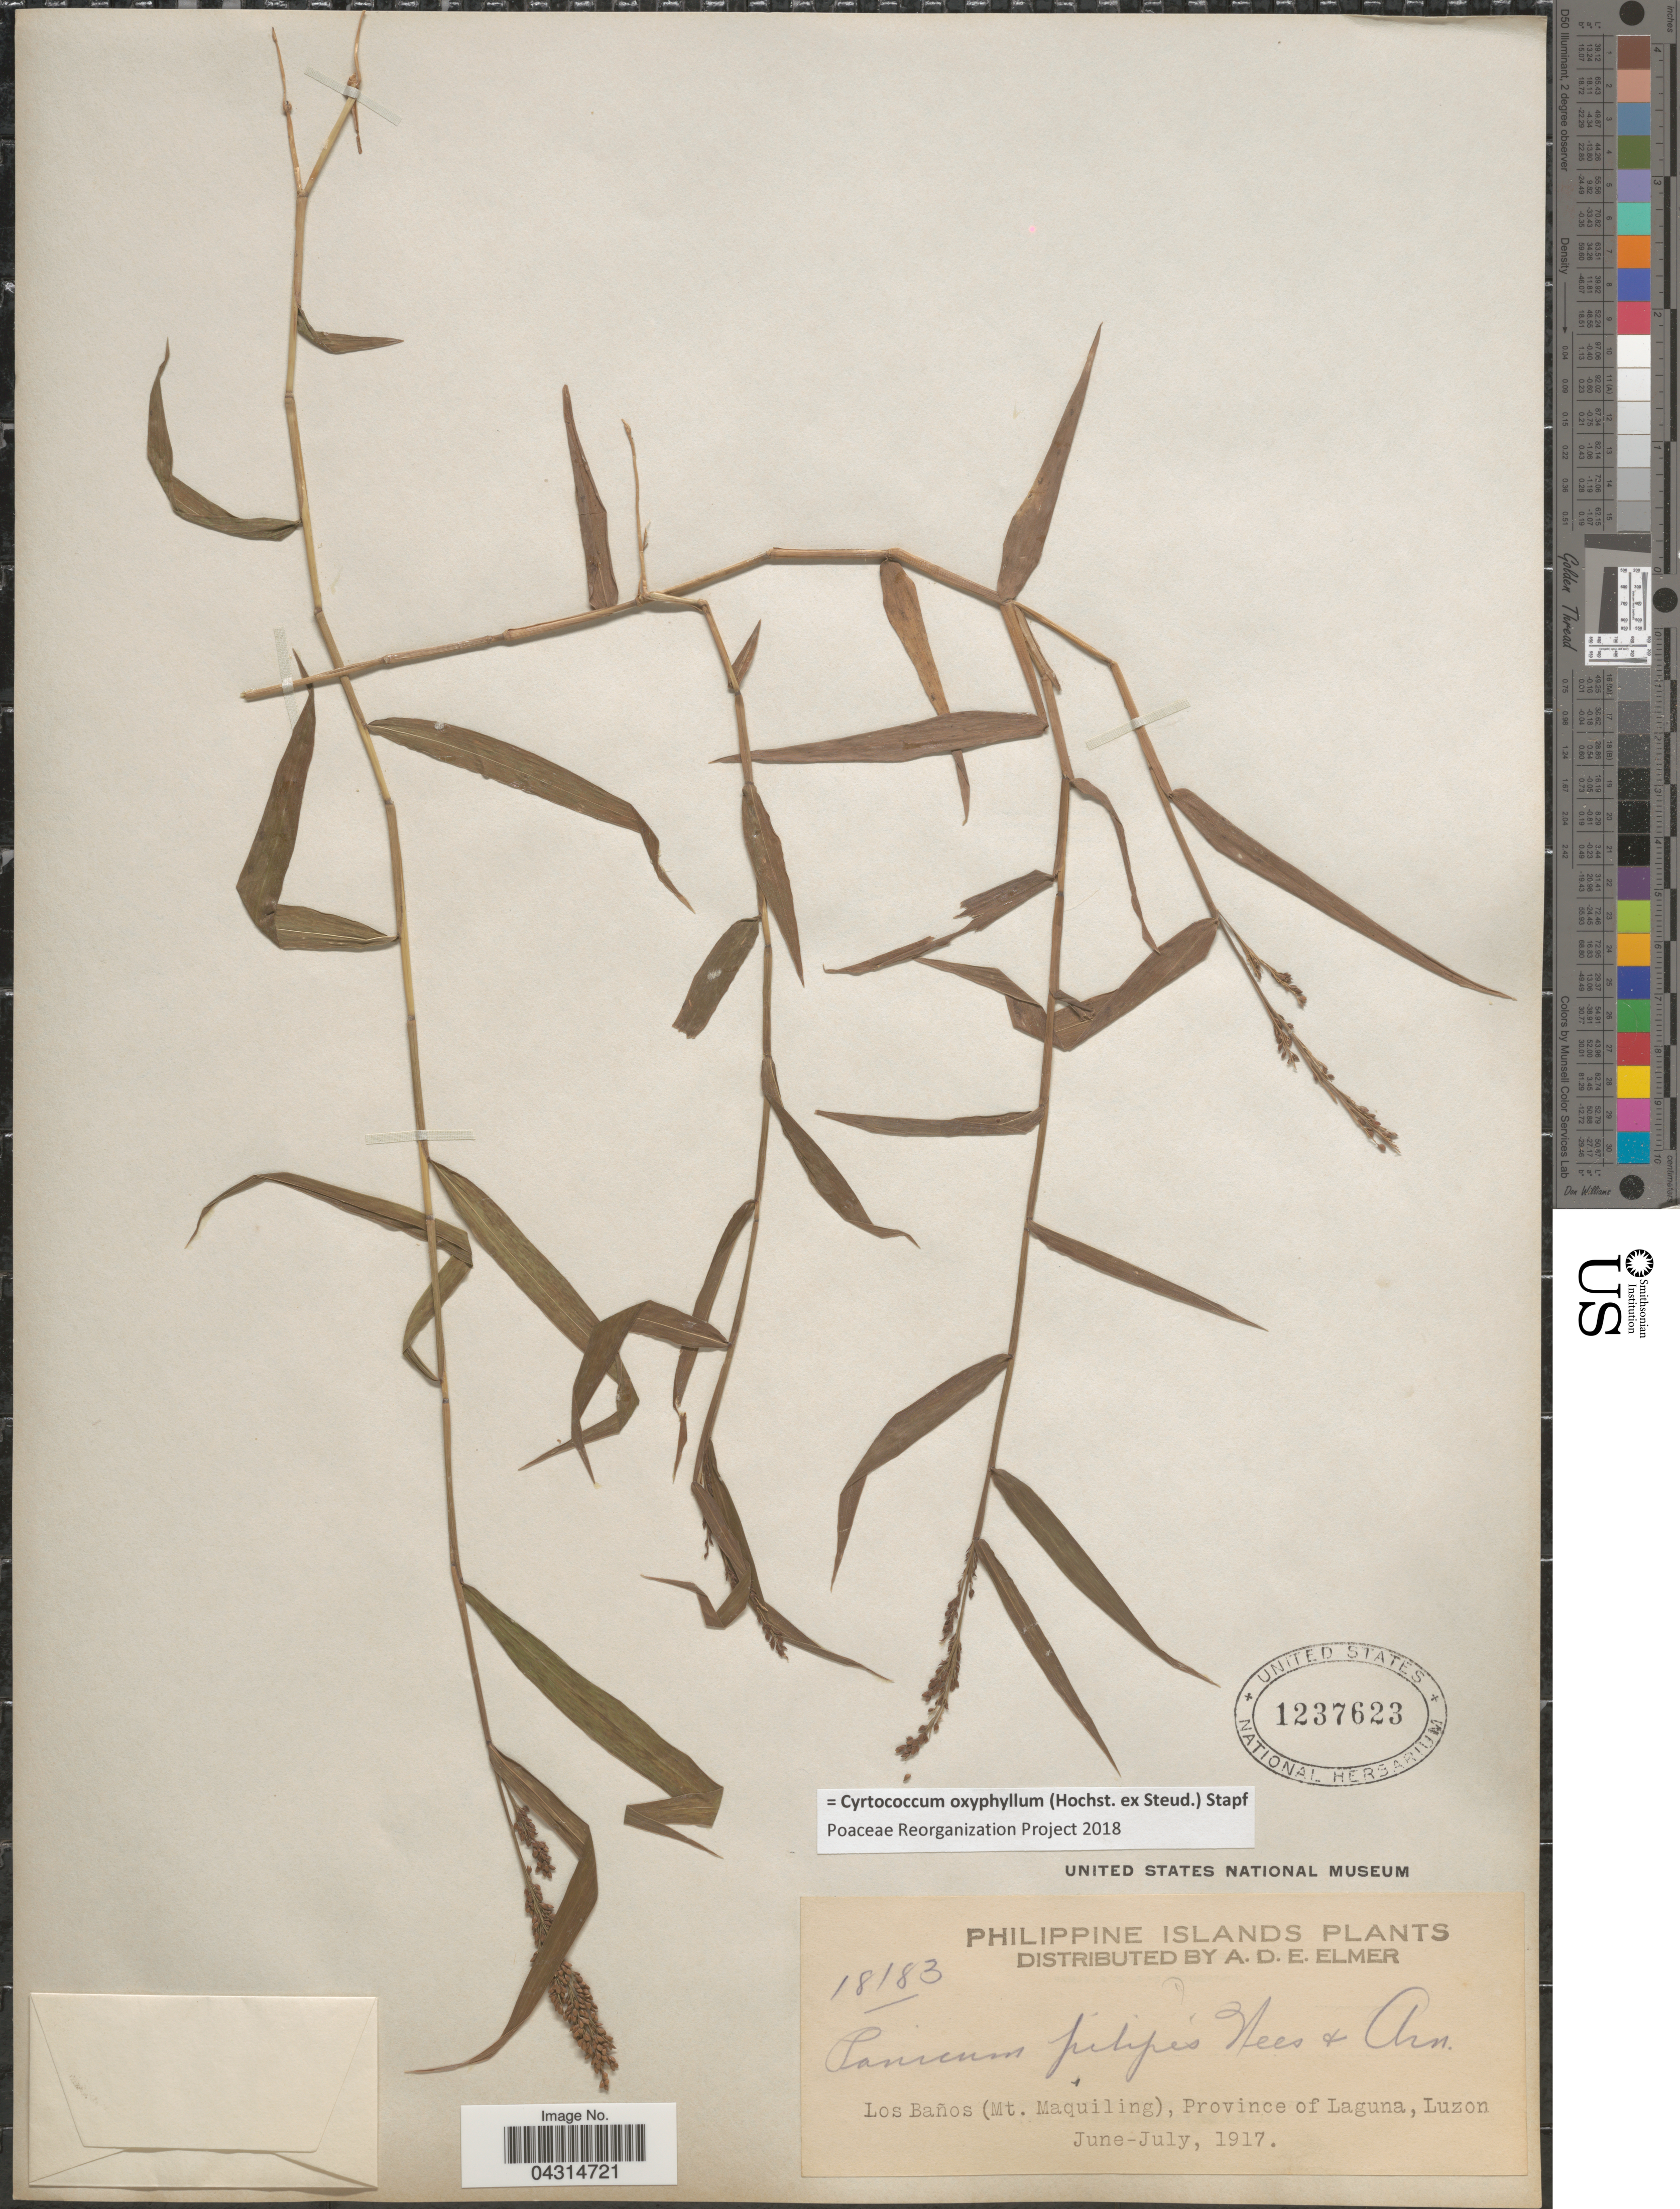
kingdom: Plantae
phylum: Tracheophyta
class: Liliopsida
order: Poales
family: Poaceae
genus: Cyrtococcum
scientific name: Cyrtococcum oxyphyllum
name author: (Steud.) Stapf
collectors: A. D. E. Elmer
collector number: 18183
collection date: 1917-06/1917-07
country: Philippines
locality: Philippine Islands. Los Baños (Mt. Maquiling), Province of Laguna, Luzon.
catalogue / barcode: US 1237623